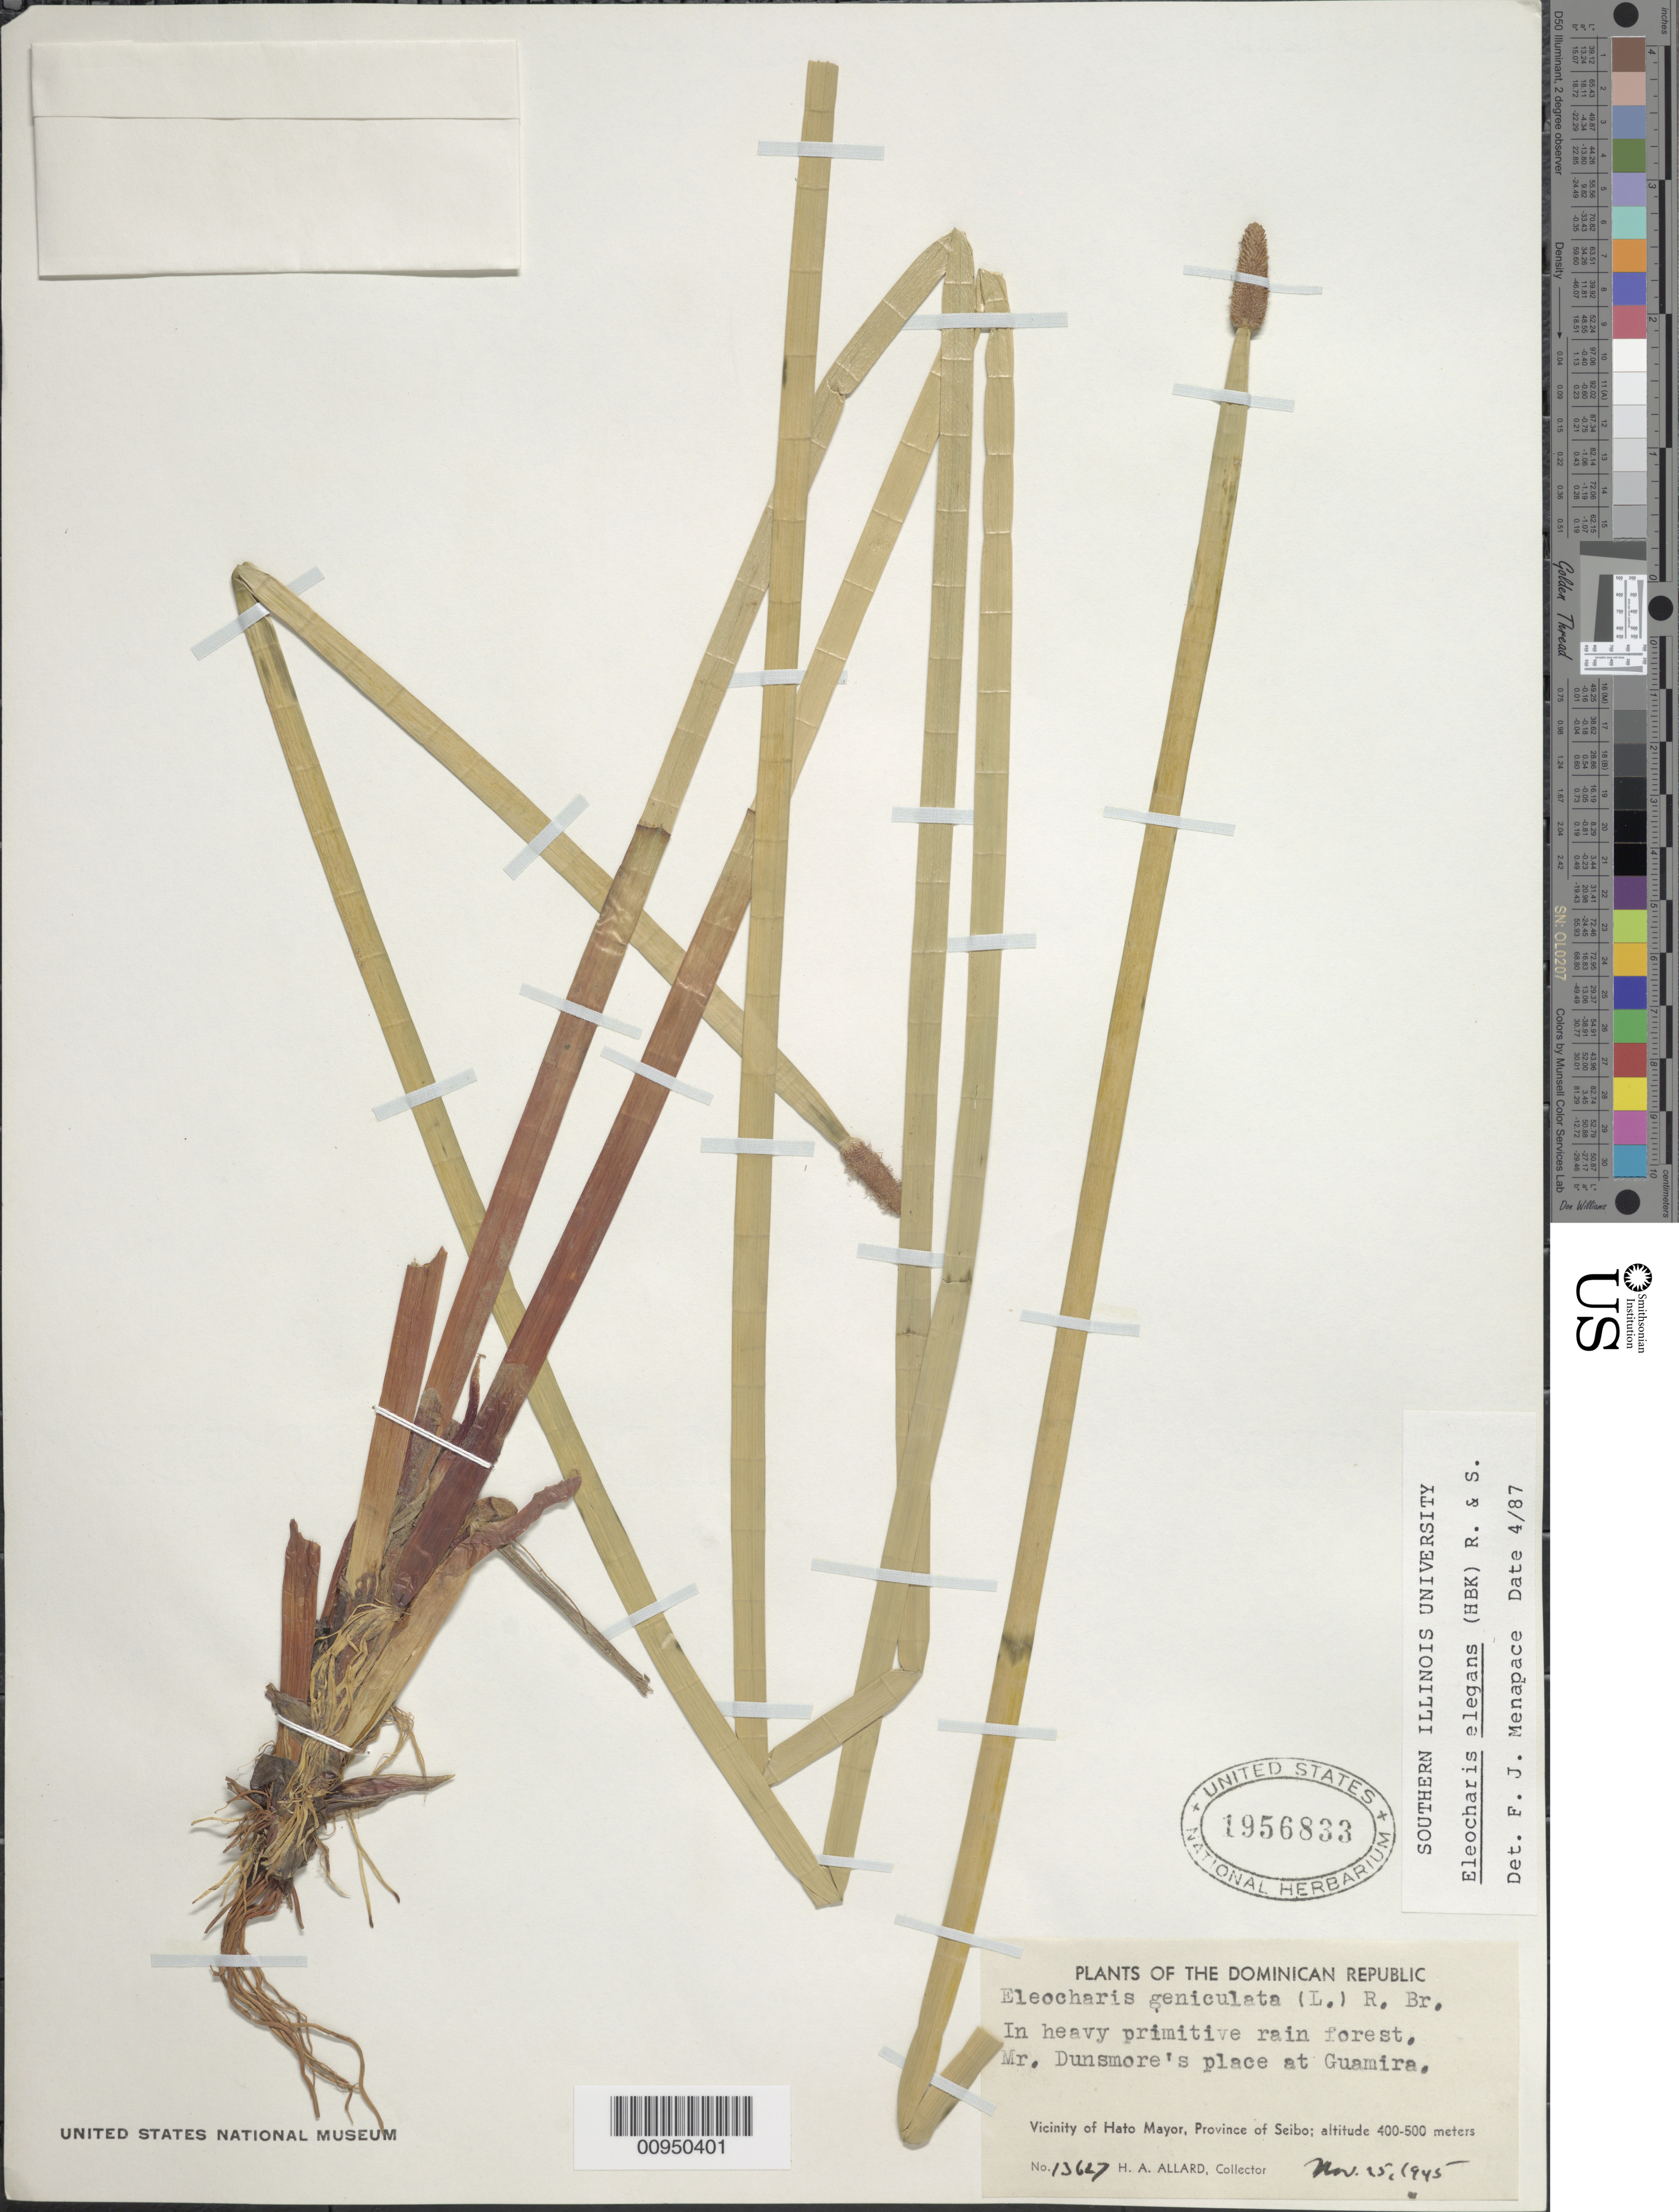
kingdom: Plantae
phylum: Tracheophyta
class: Liliopsida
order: Poales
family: Cyperaceae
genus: Eleocharis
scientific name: Eleocharis elegans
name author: (Kunth) Roem. & Schult.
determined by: Menapace, F. J.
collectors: H. A. Allard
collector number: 13627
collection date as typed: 15 Nov 1945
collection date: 1945-11-15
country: Dominican Republic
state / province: El Seibo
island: Hispaniola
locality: Vicinity of Hato Mayor, rain forest, Mr. Dunsmore's place at Guamira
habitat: In heavy primitive rain forest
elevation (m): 400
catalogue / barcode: US 1956833